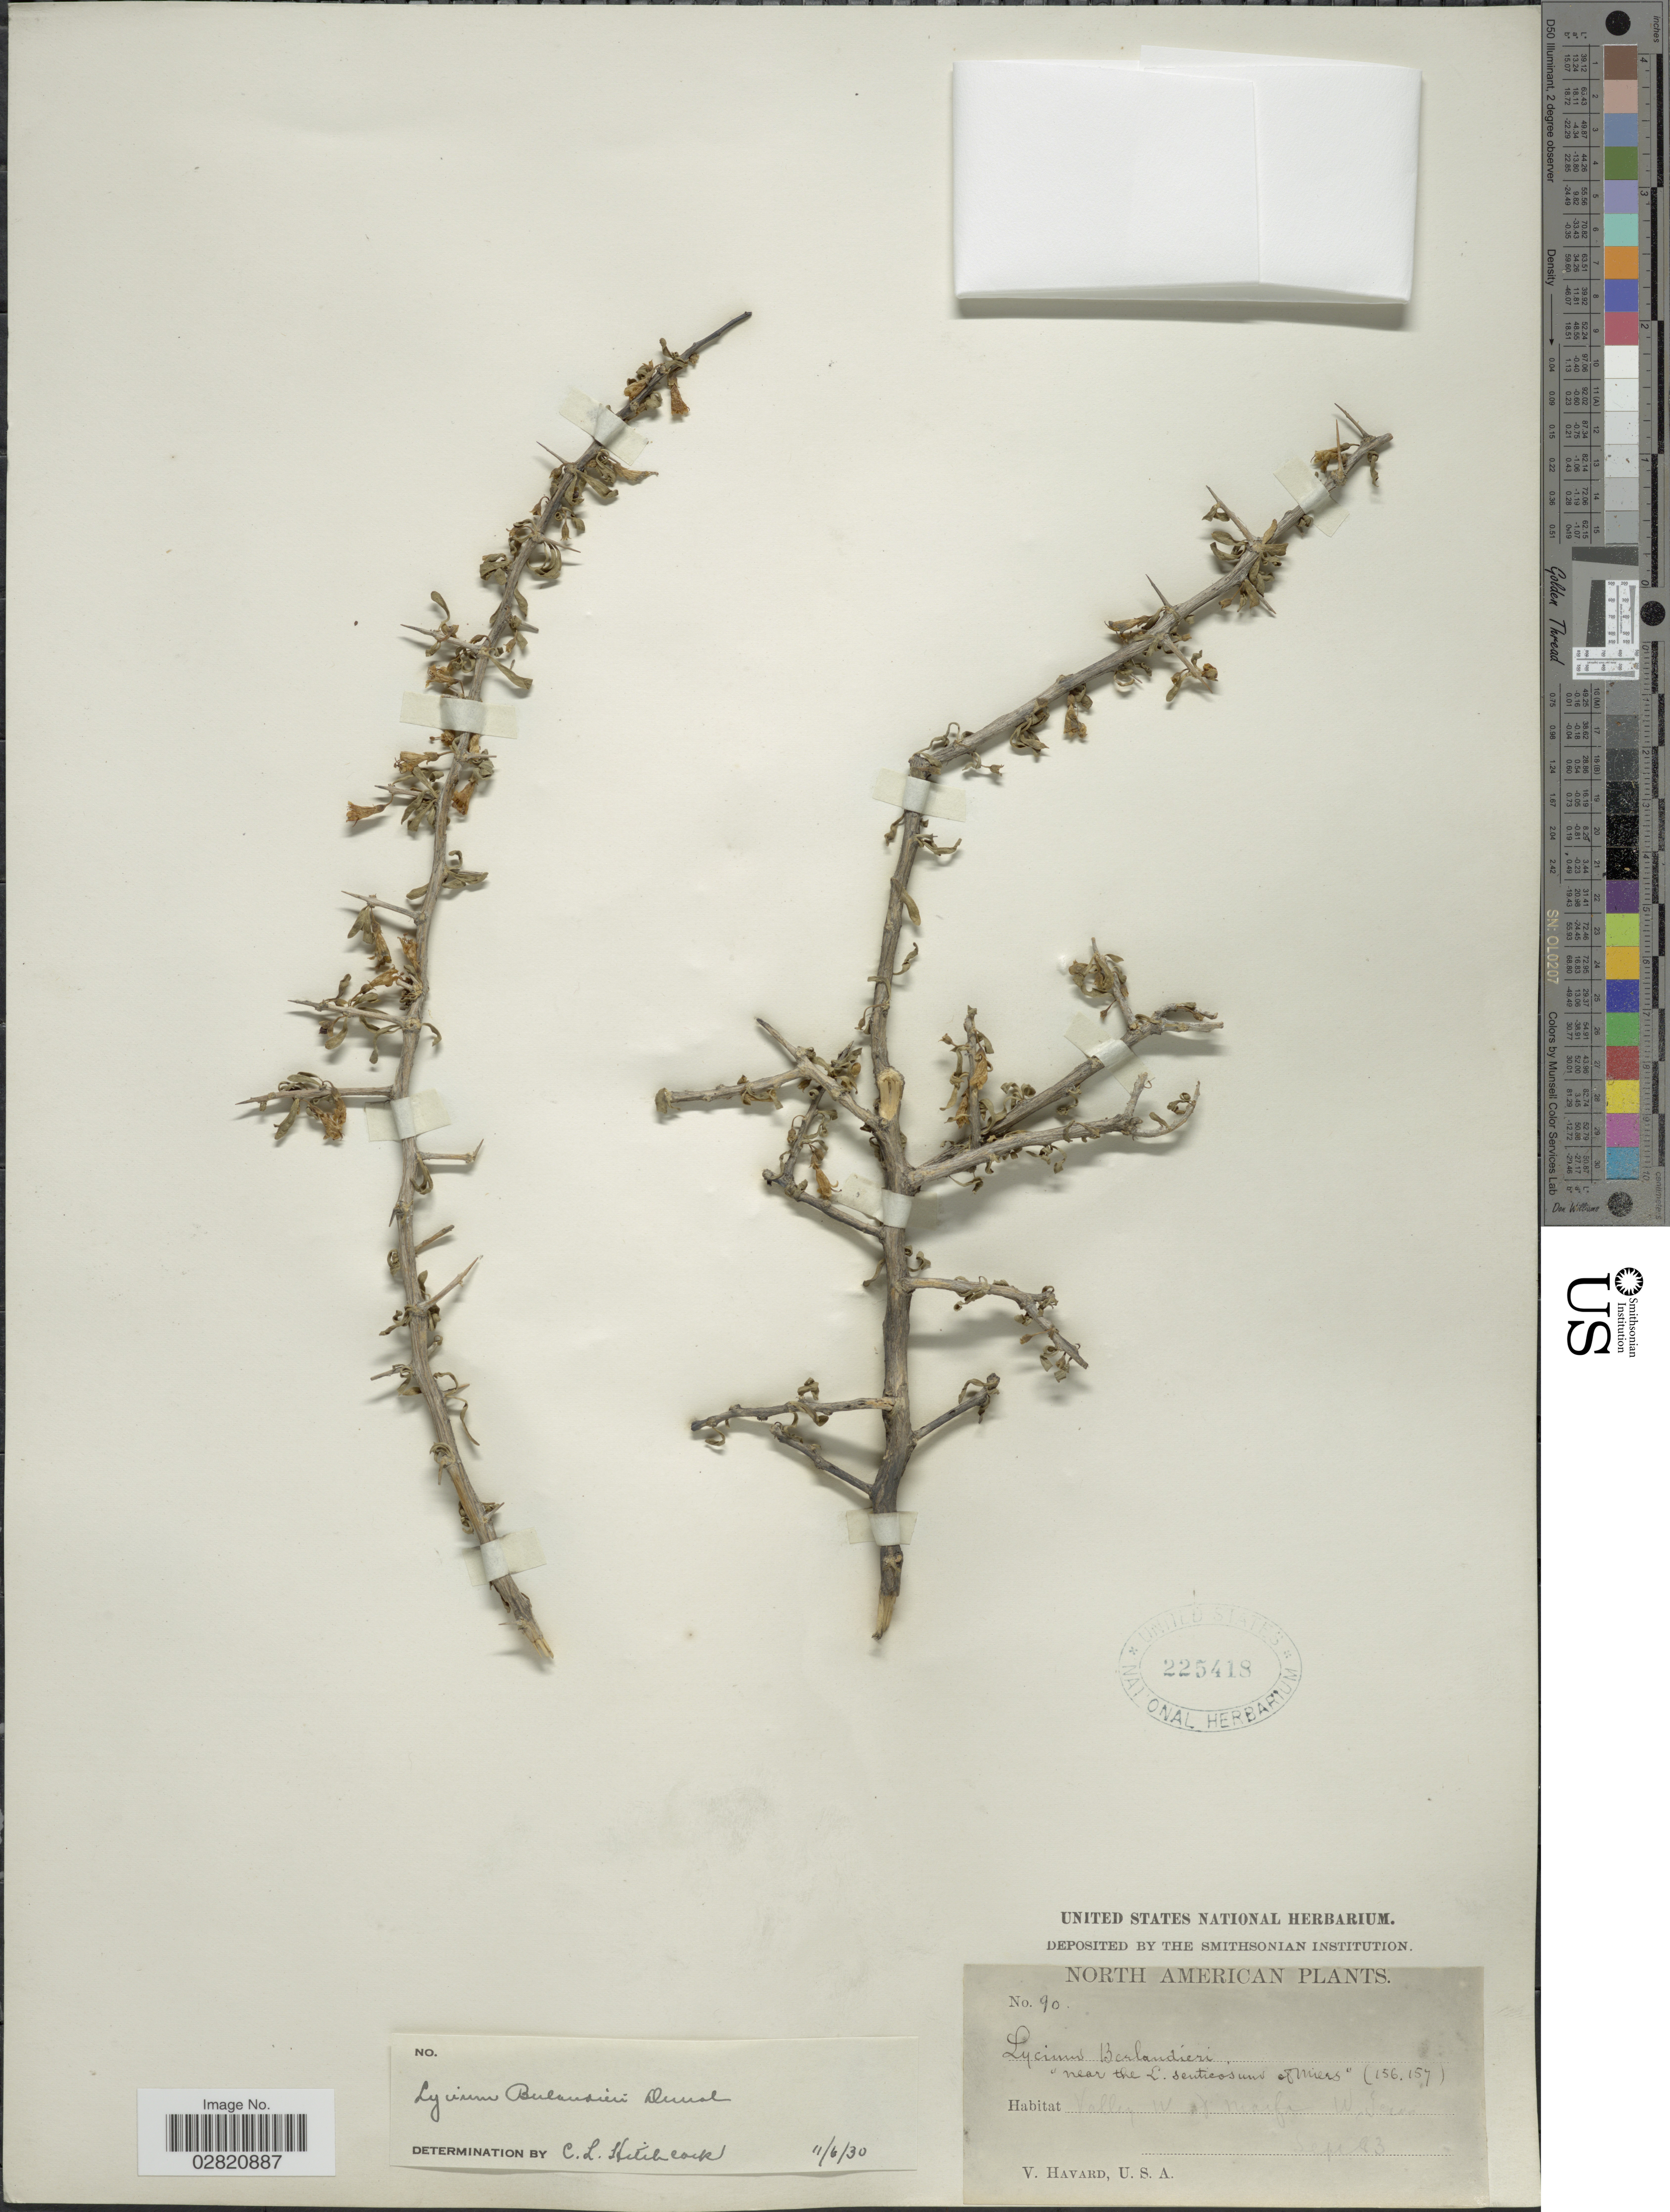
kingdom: Plantae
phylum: Tracheophyta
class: Magnoliopsida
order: Solanales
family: Solanaceae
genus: Lycium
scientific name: Lycium berlandieri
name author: Dunal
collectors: V. Havard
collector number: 90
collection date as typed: Transcribed d/m/y: /9/93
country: United States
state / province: Texas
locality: Valley W of Marfa W. Texas.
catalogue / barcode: US 225418